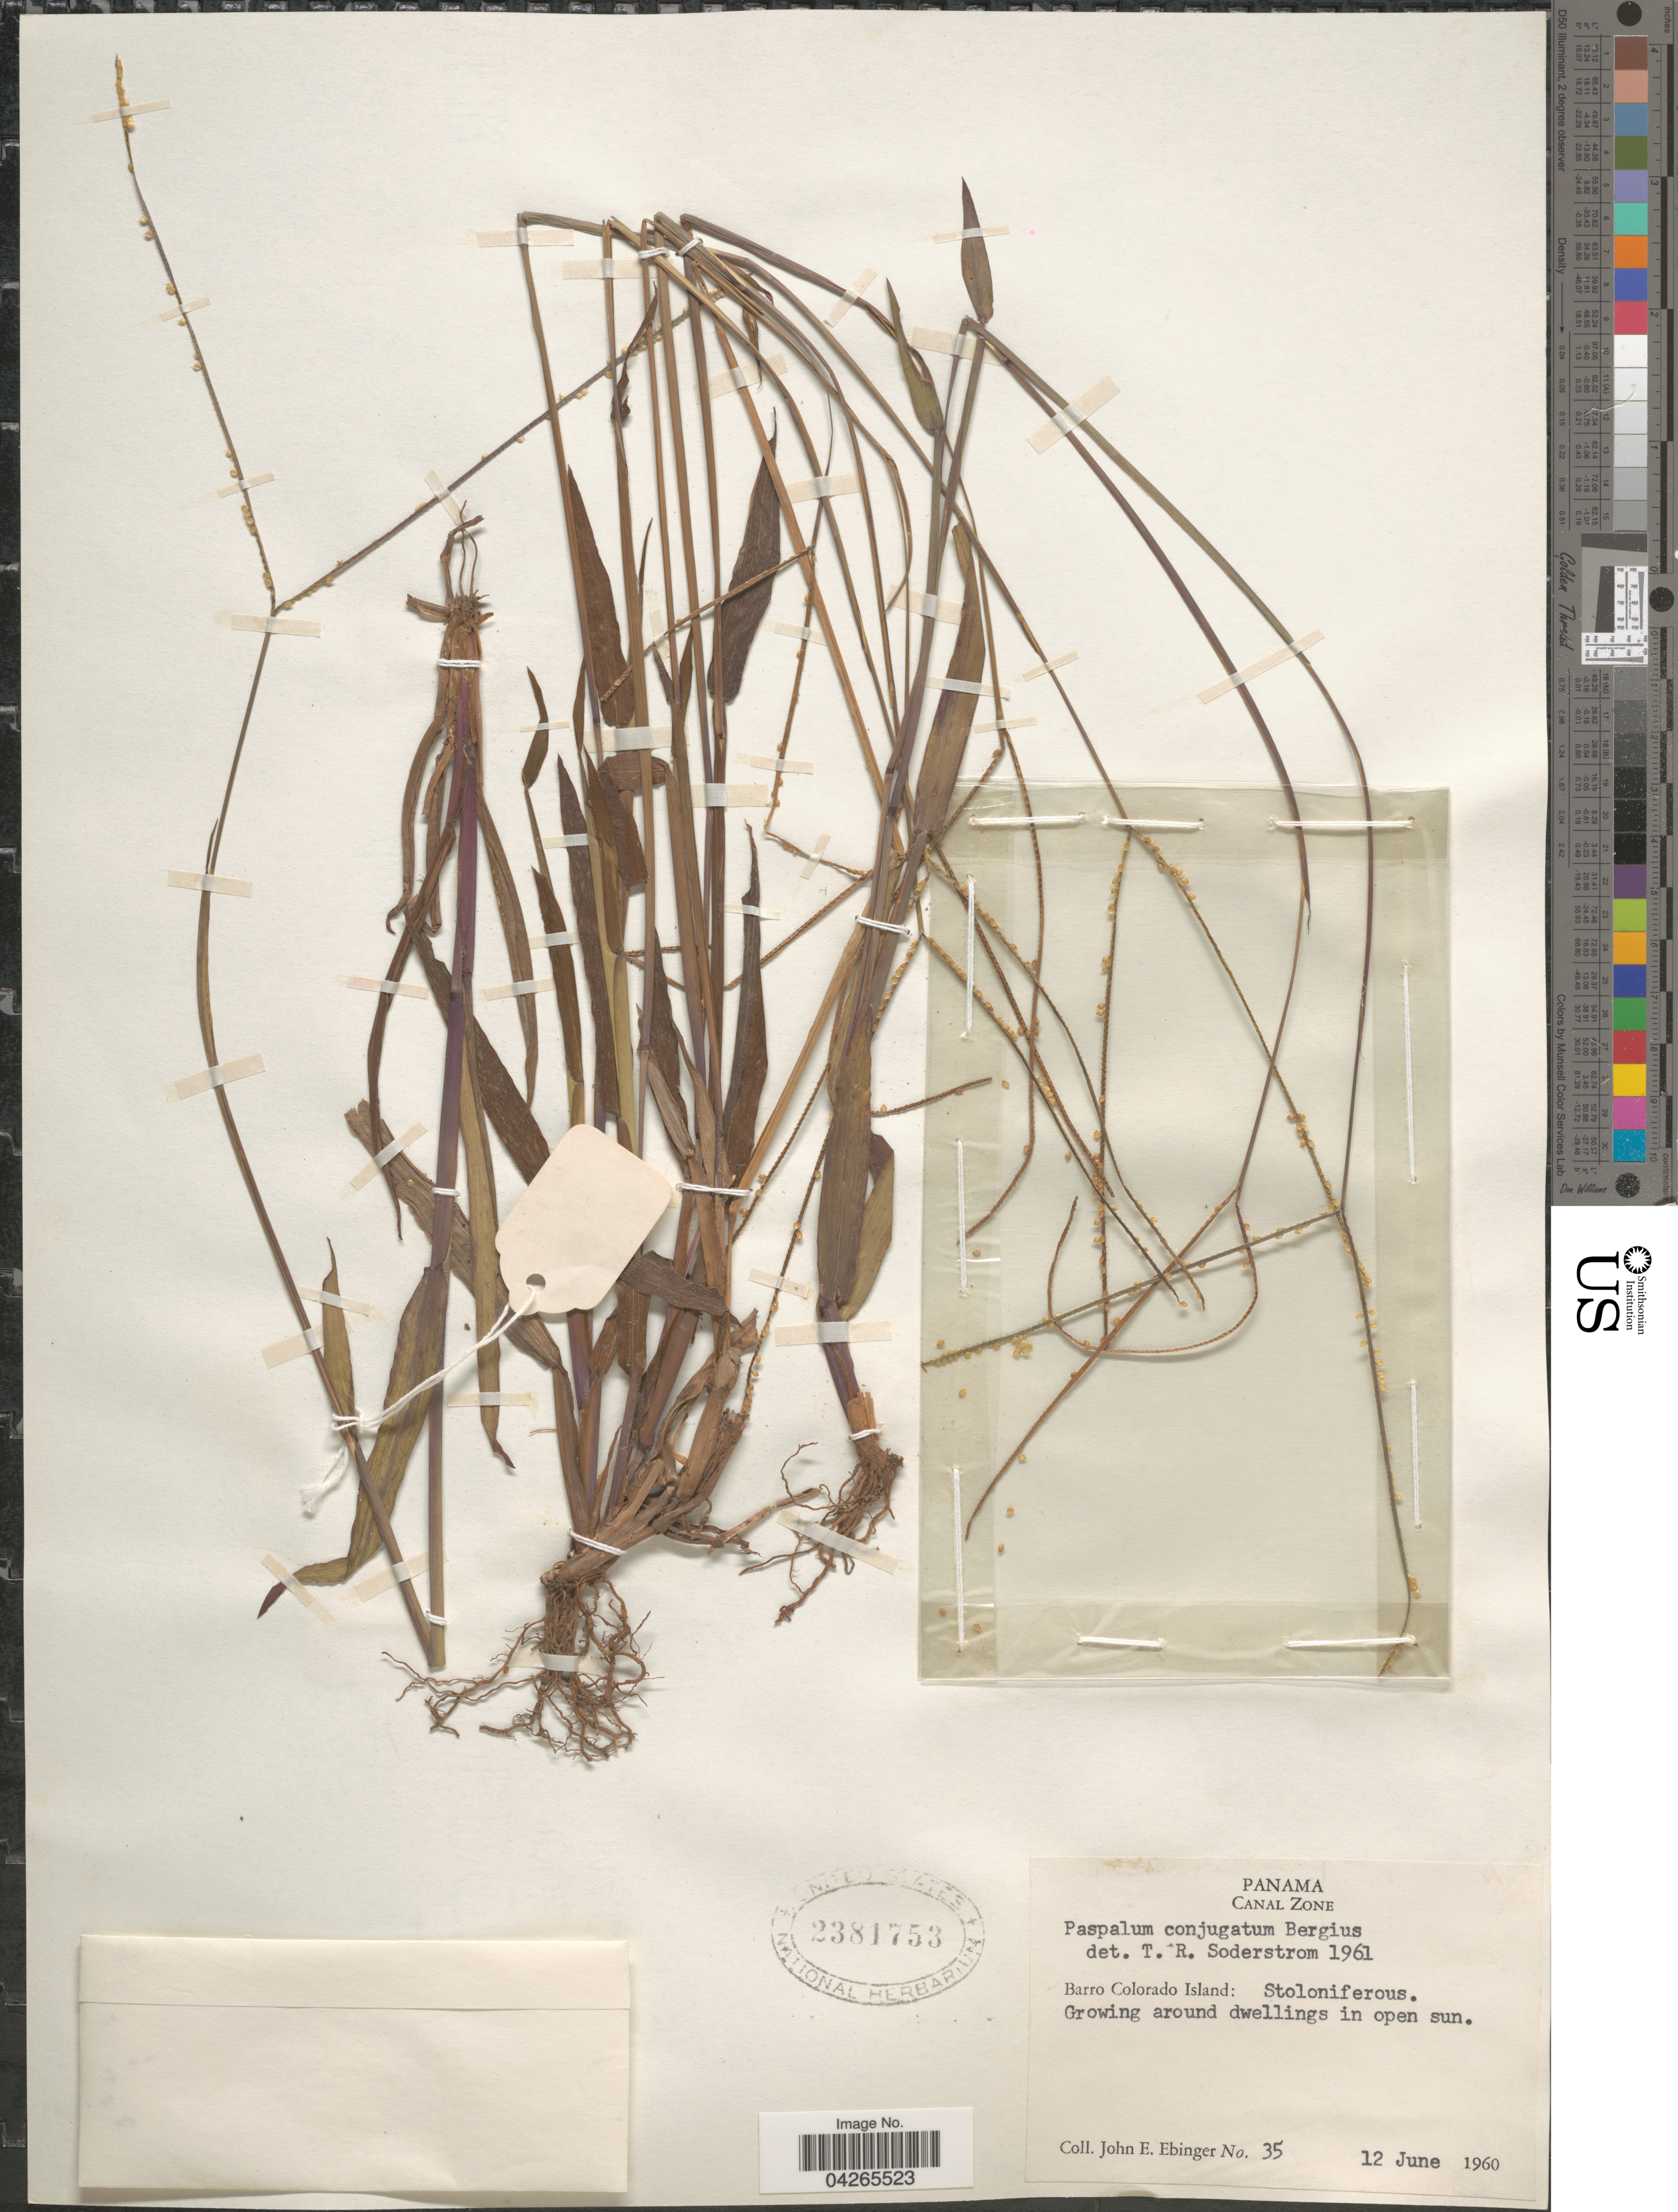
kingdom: Plantae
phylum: Tracheophyta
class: Liliopsida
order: Poales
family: Poaceae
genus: Paspalum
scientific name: Paspalum conjugatum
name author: P.J. Bergius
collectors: J. Ebinger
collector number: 35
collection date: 1960-06-12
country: Panama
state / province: Panamá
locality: Canal Zone. Barro Colorado Island: Stoloniferous.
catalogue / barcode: US 2381753